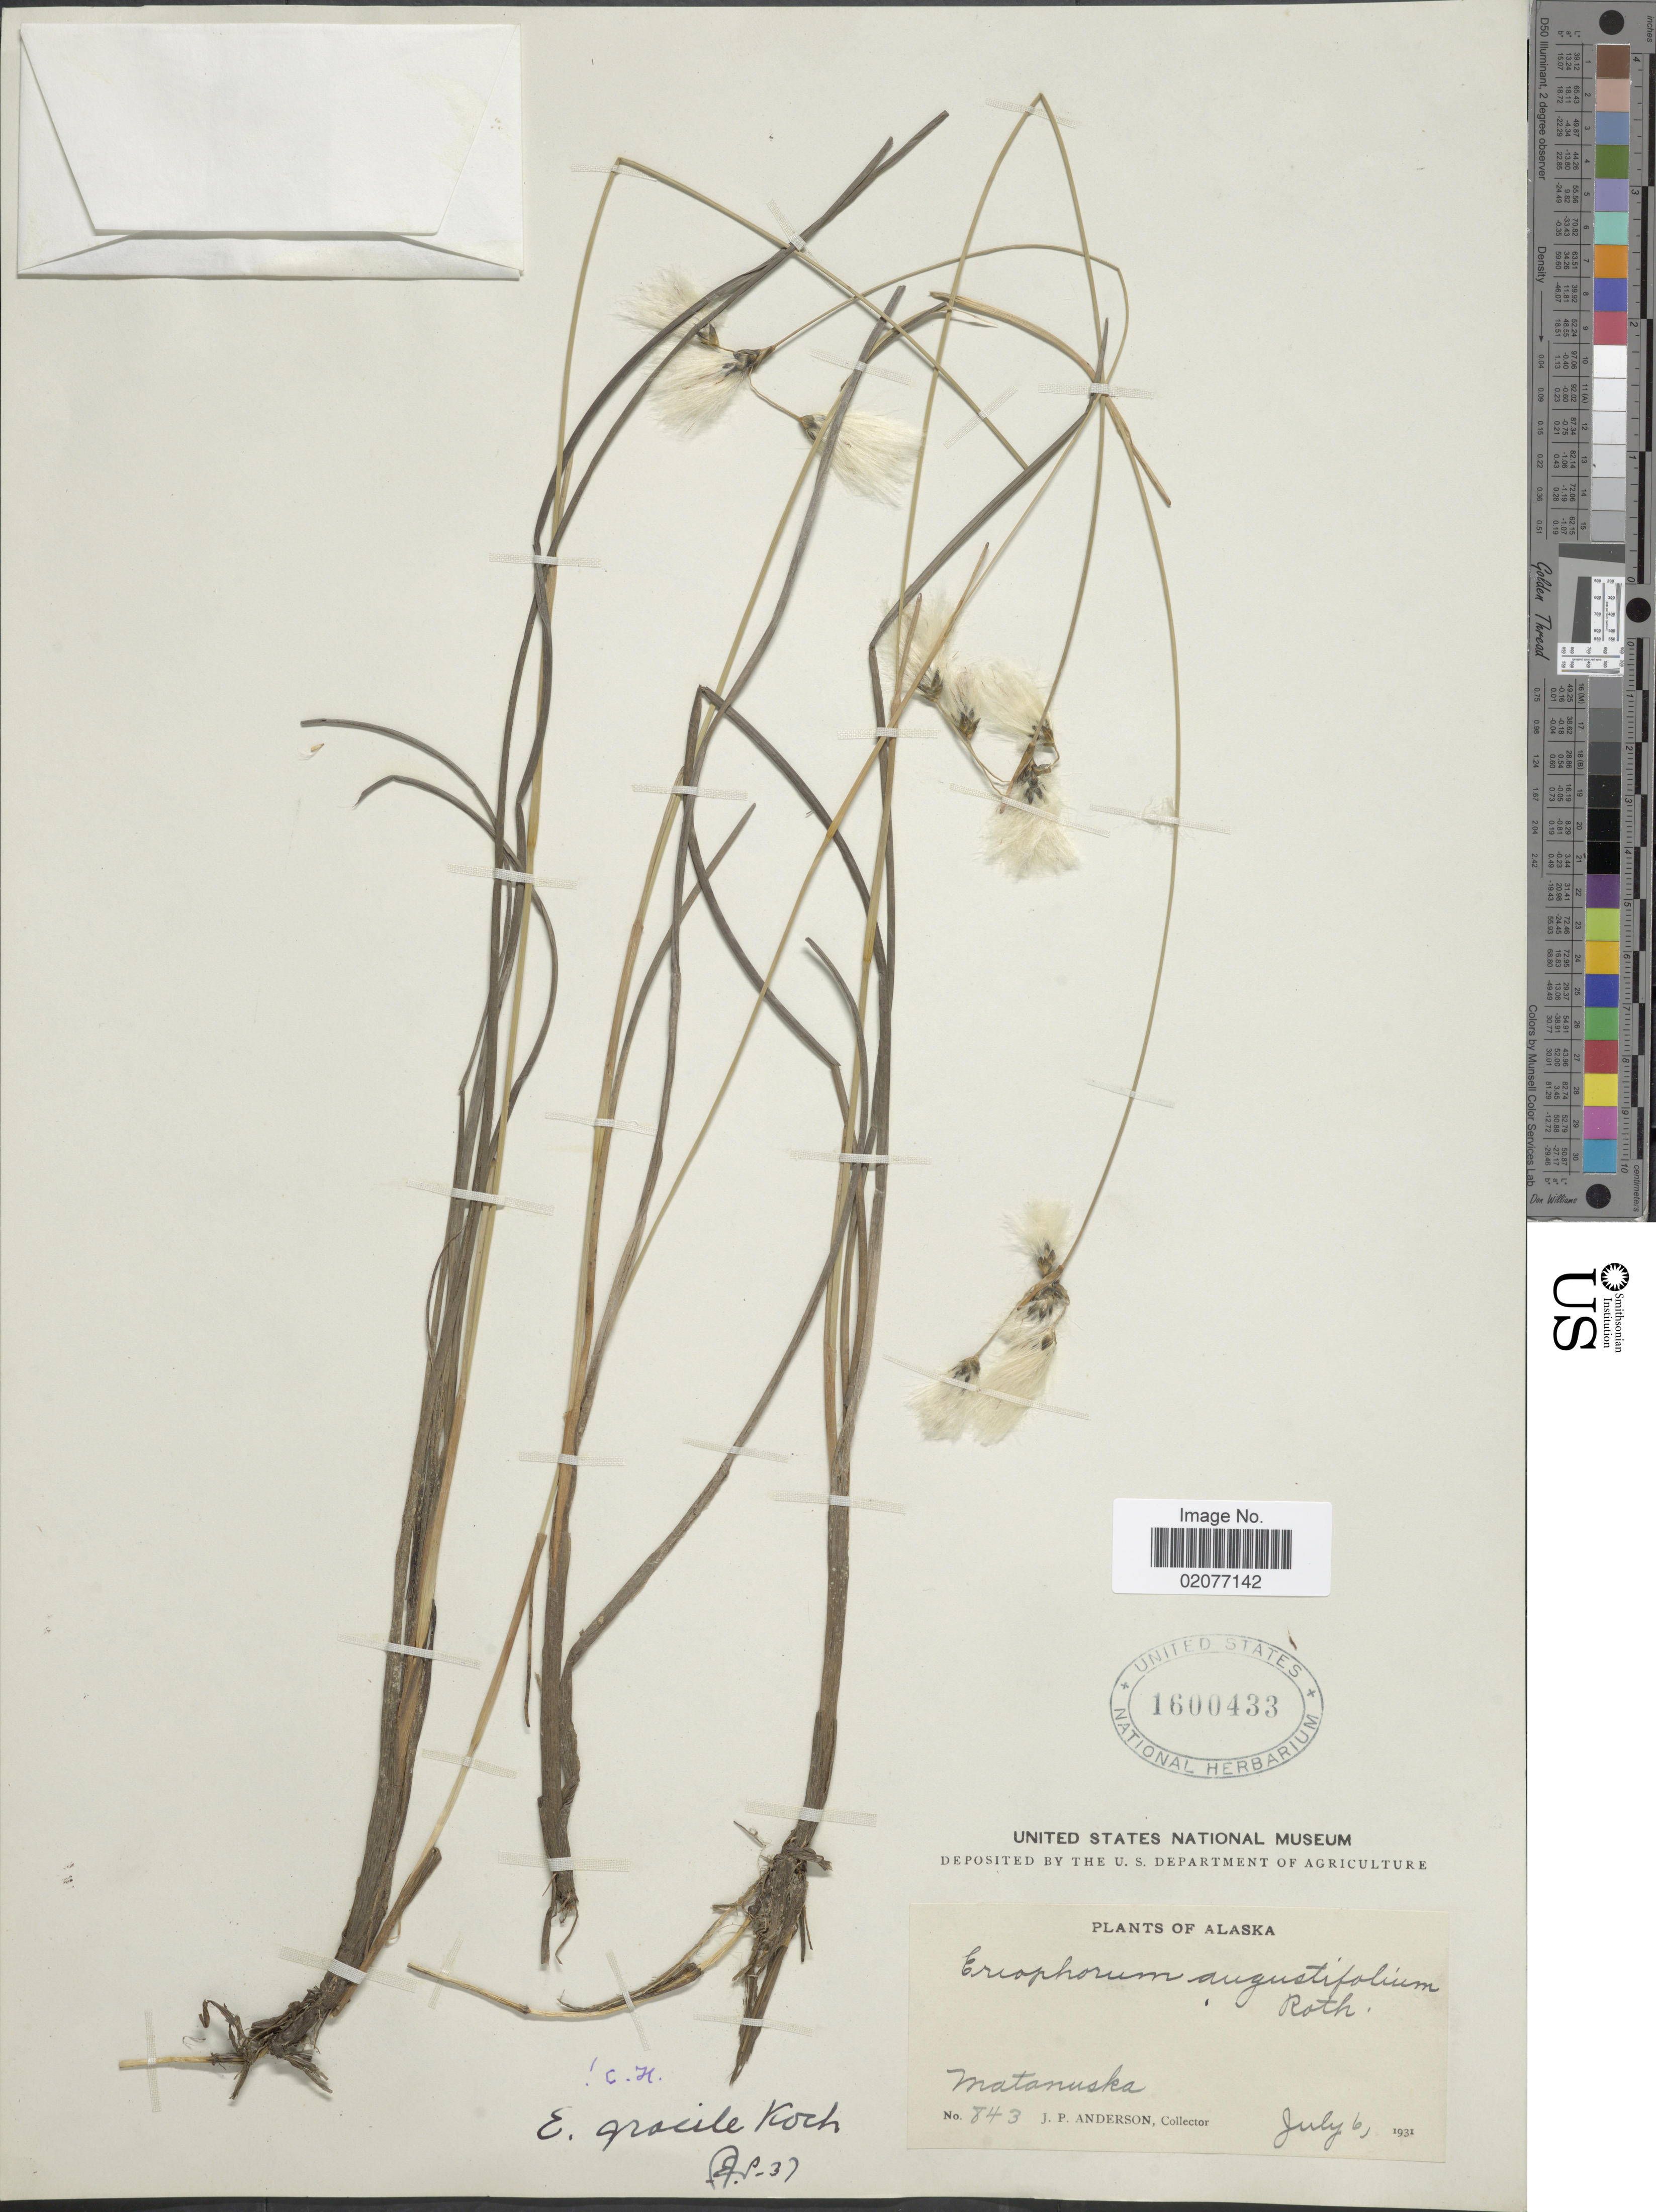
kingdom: Plantae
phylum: Tracheophyta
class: Liliopsida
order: Poales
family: Cyperaceae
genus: Eriophorum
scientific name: Eriophorum gracile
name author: W.D.J. Koch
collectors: J. P. Anderson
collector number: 843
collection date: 1931-07-06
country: United States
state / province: Alaska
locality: Alaska. Matanuska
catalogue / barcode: US 1600433